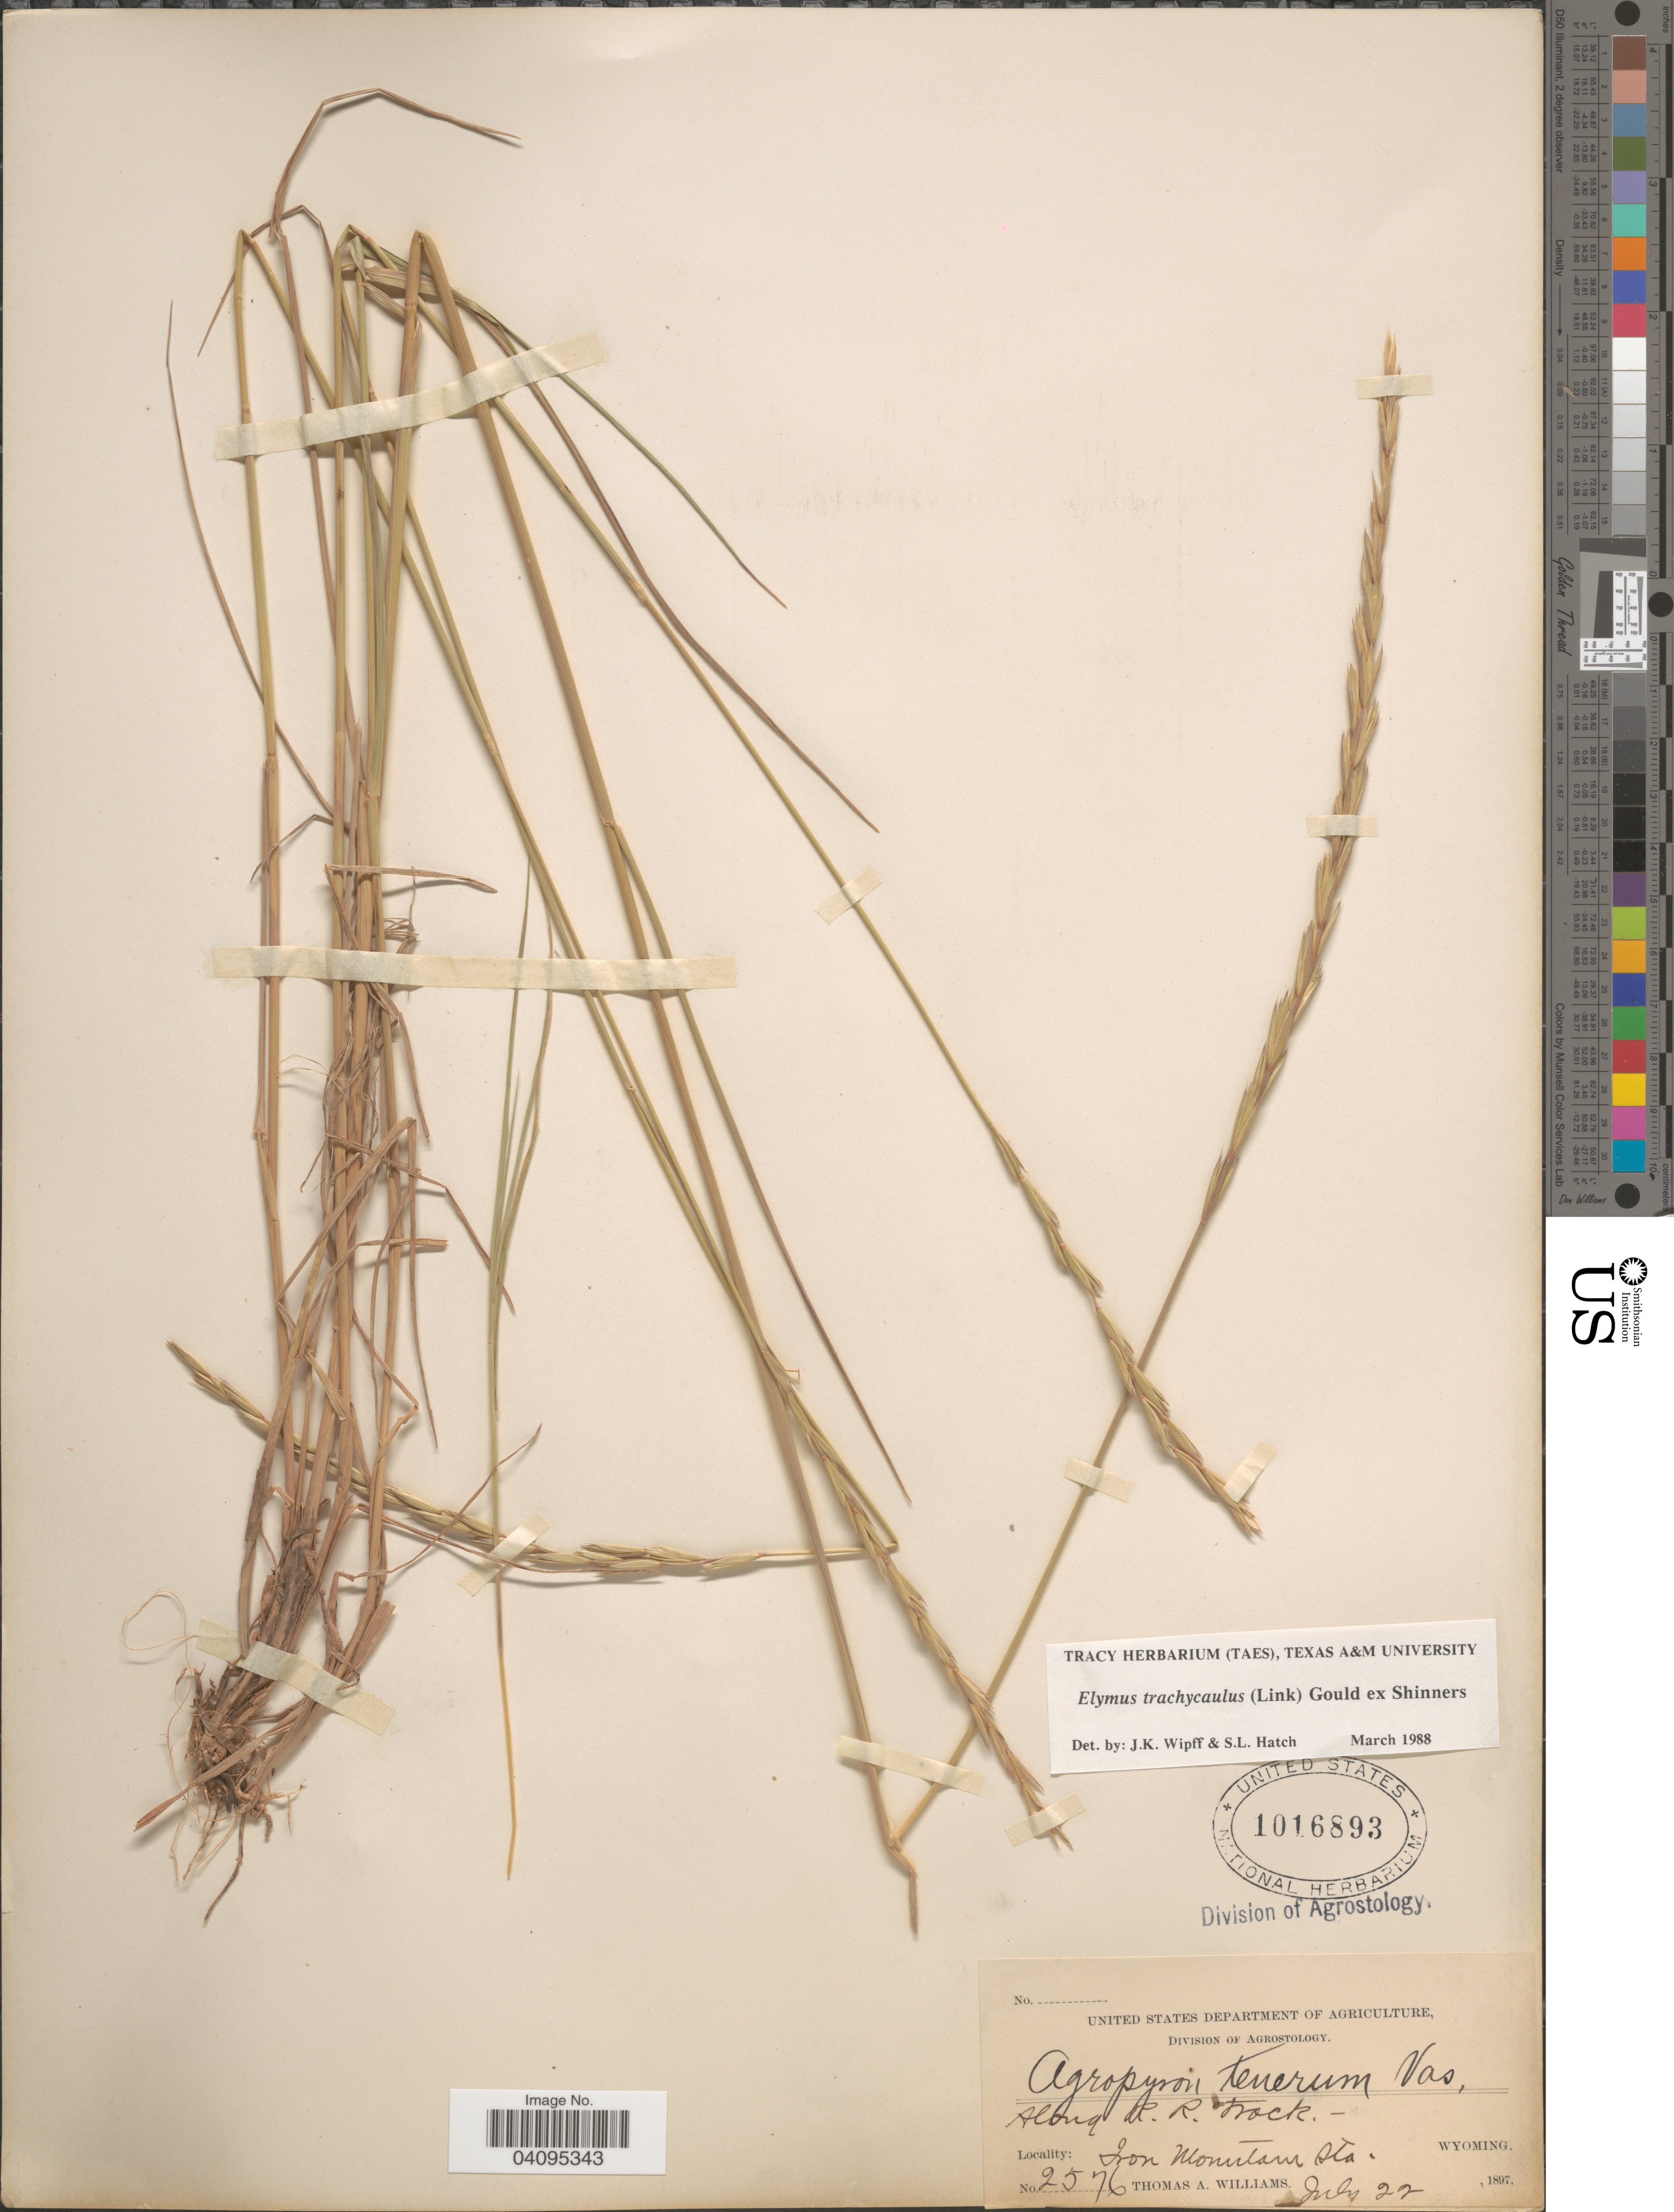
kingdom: Plantae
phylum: Tracheophyta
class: Liliopsida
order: Poales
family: Poaceae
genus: Elymus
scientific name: Elymus trachycaulus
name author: (Link) Gould ex Shinners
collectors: T. A. Williams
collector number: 2576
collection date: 1897-07-22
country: United States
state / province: Wyoming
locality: Along R. R. Track. Iron Mountain Sta.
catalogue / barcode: US 1016893